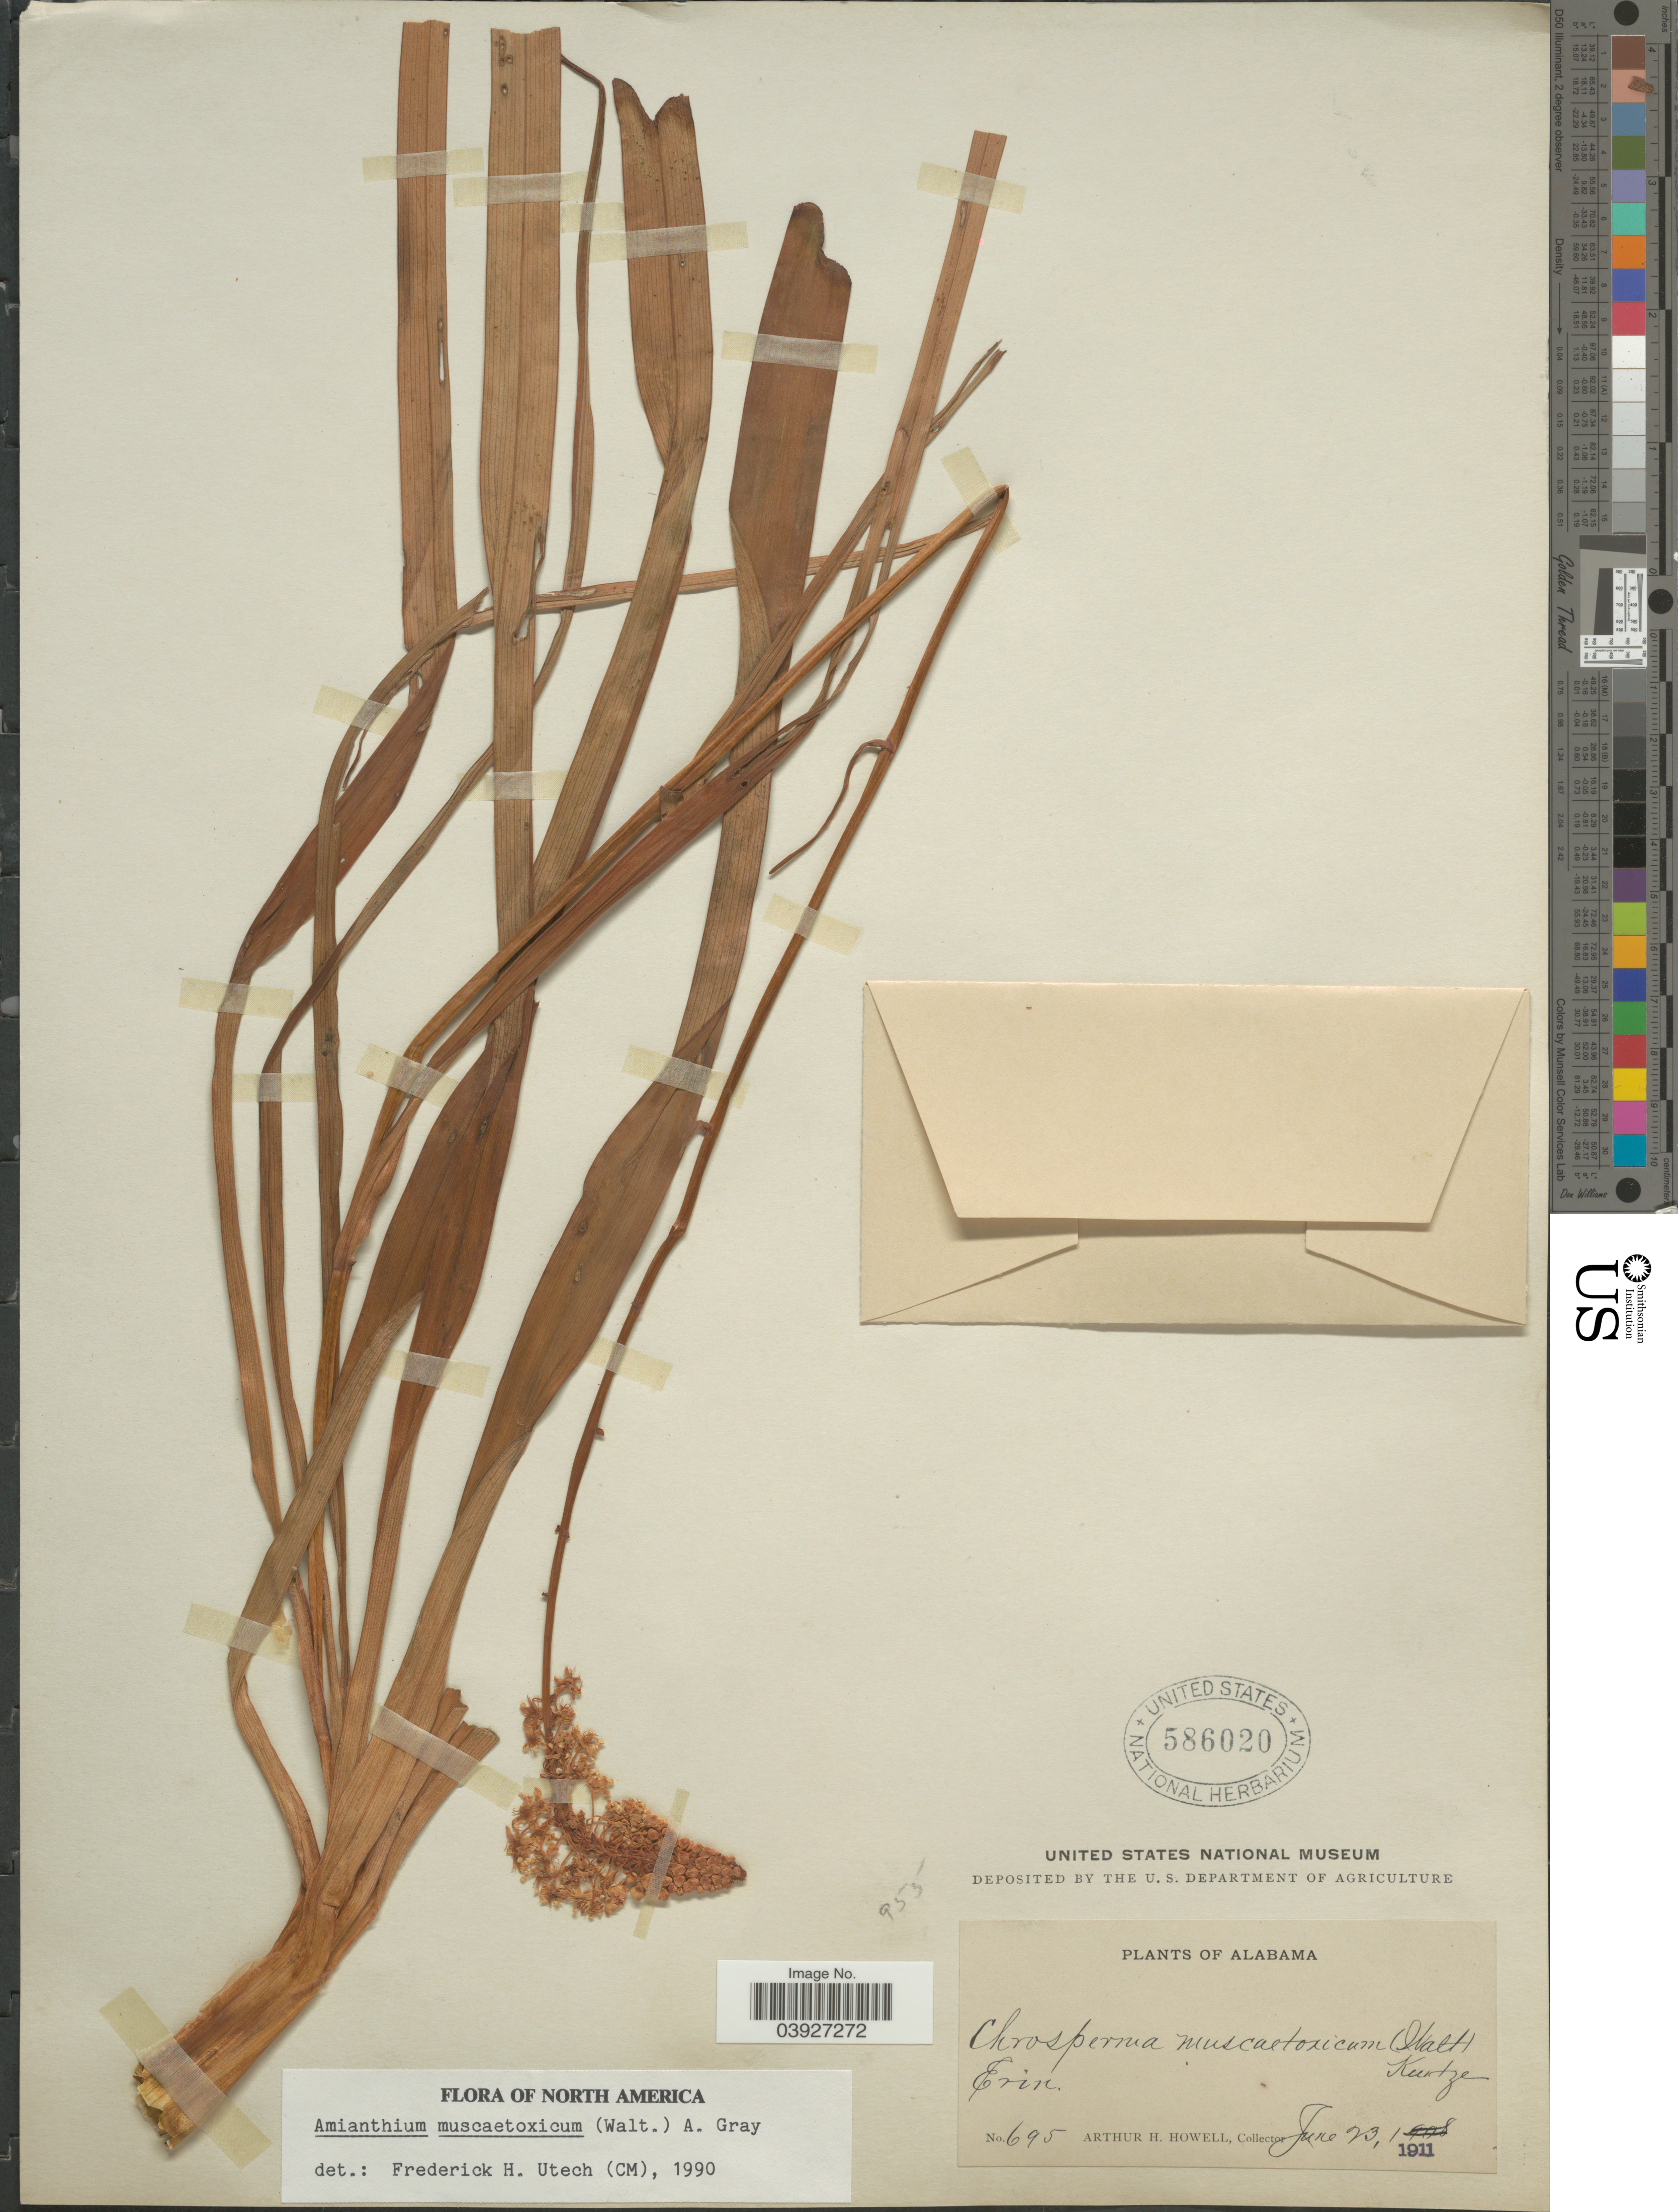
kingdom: Plantae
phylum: Tracheophyta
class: Liliopsida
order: Liliales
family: Melanthiaceae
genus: Amianthium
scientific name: Amianthium muscitoxicum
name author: (Walter) A. Gray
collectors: A. H. Howell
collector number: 695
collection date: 1911-06-23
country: United States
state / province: Alabama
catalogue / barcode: US 586020